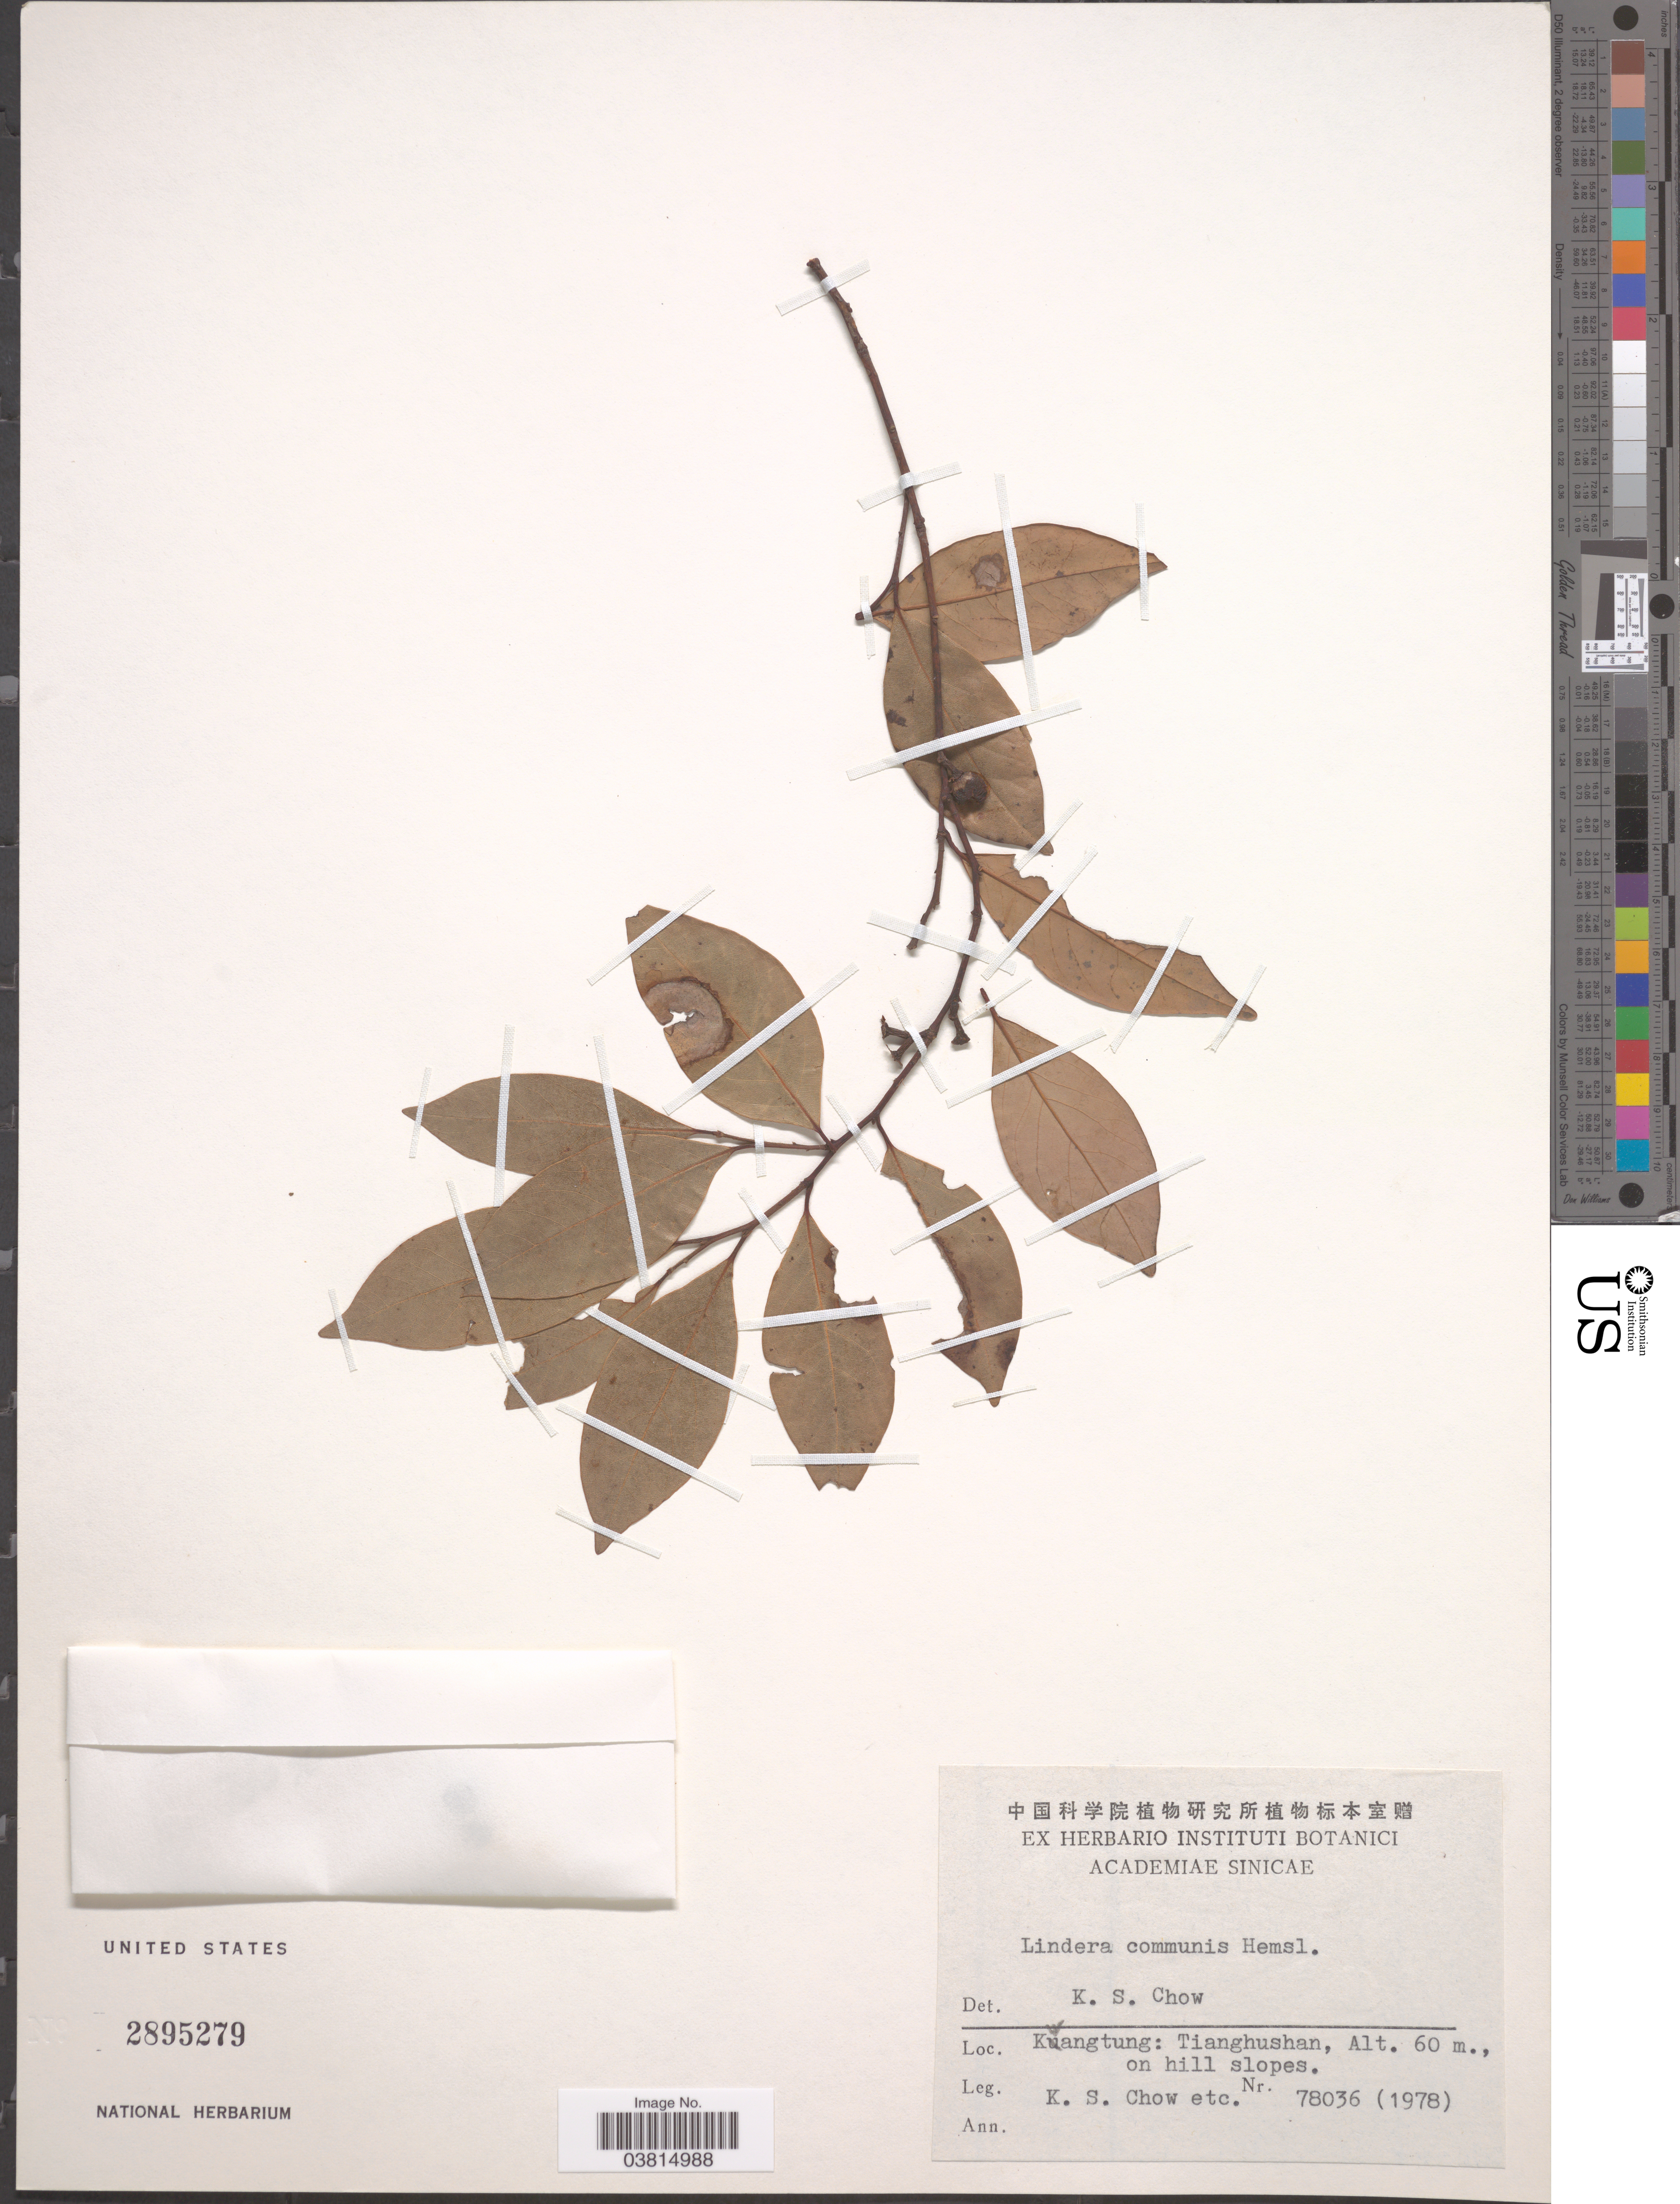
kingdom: Plantae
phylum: Tracheophyta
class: Magnoliopsida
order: Laurales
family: Lauraceae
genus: Lindera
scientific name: Lindera communis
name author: Hemsl.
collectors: K. S. Chow & et al.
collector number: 78036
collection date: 1978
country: China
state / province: Guangdong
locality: Kwangtung: Tianghushan, on hill slopes.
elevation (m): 60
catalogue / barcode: US 2895279